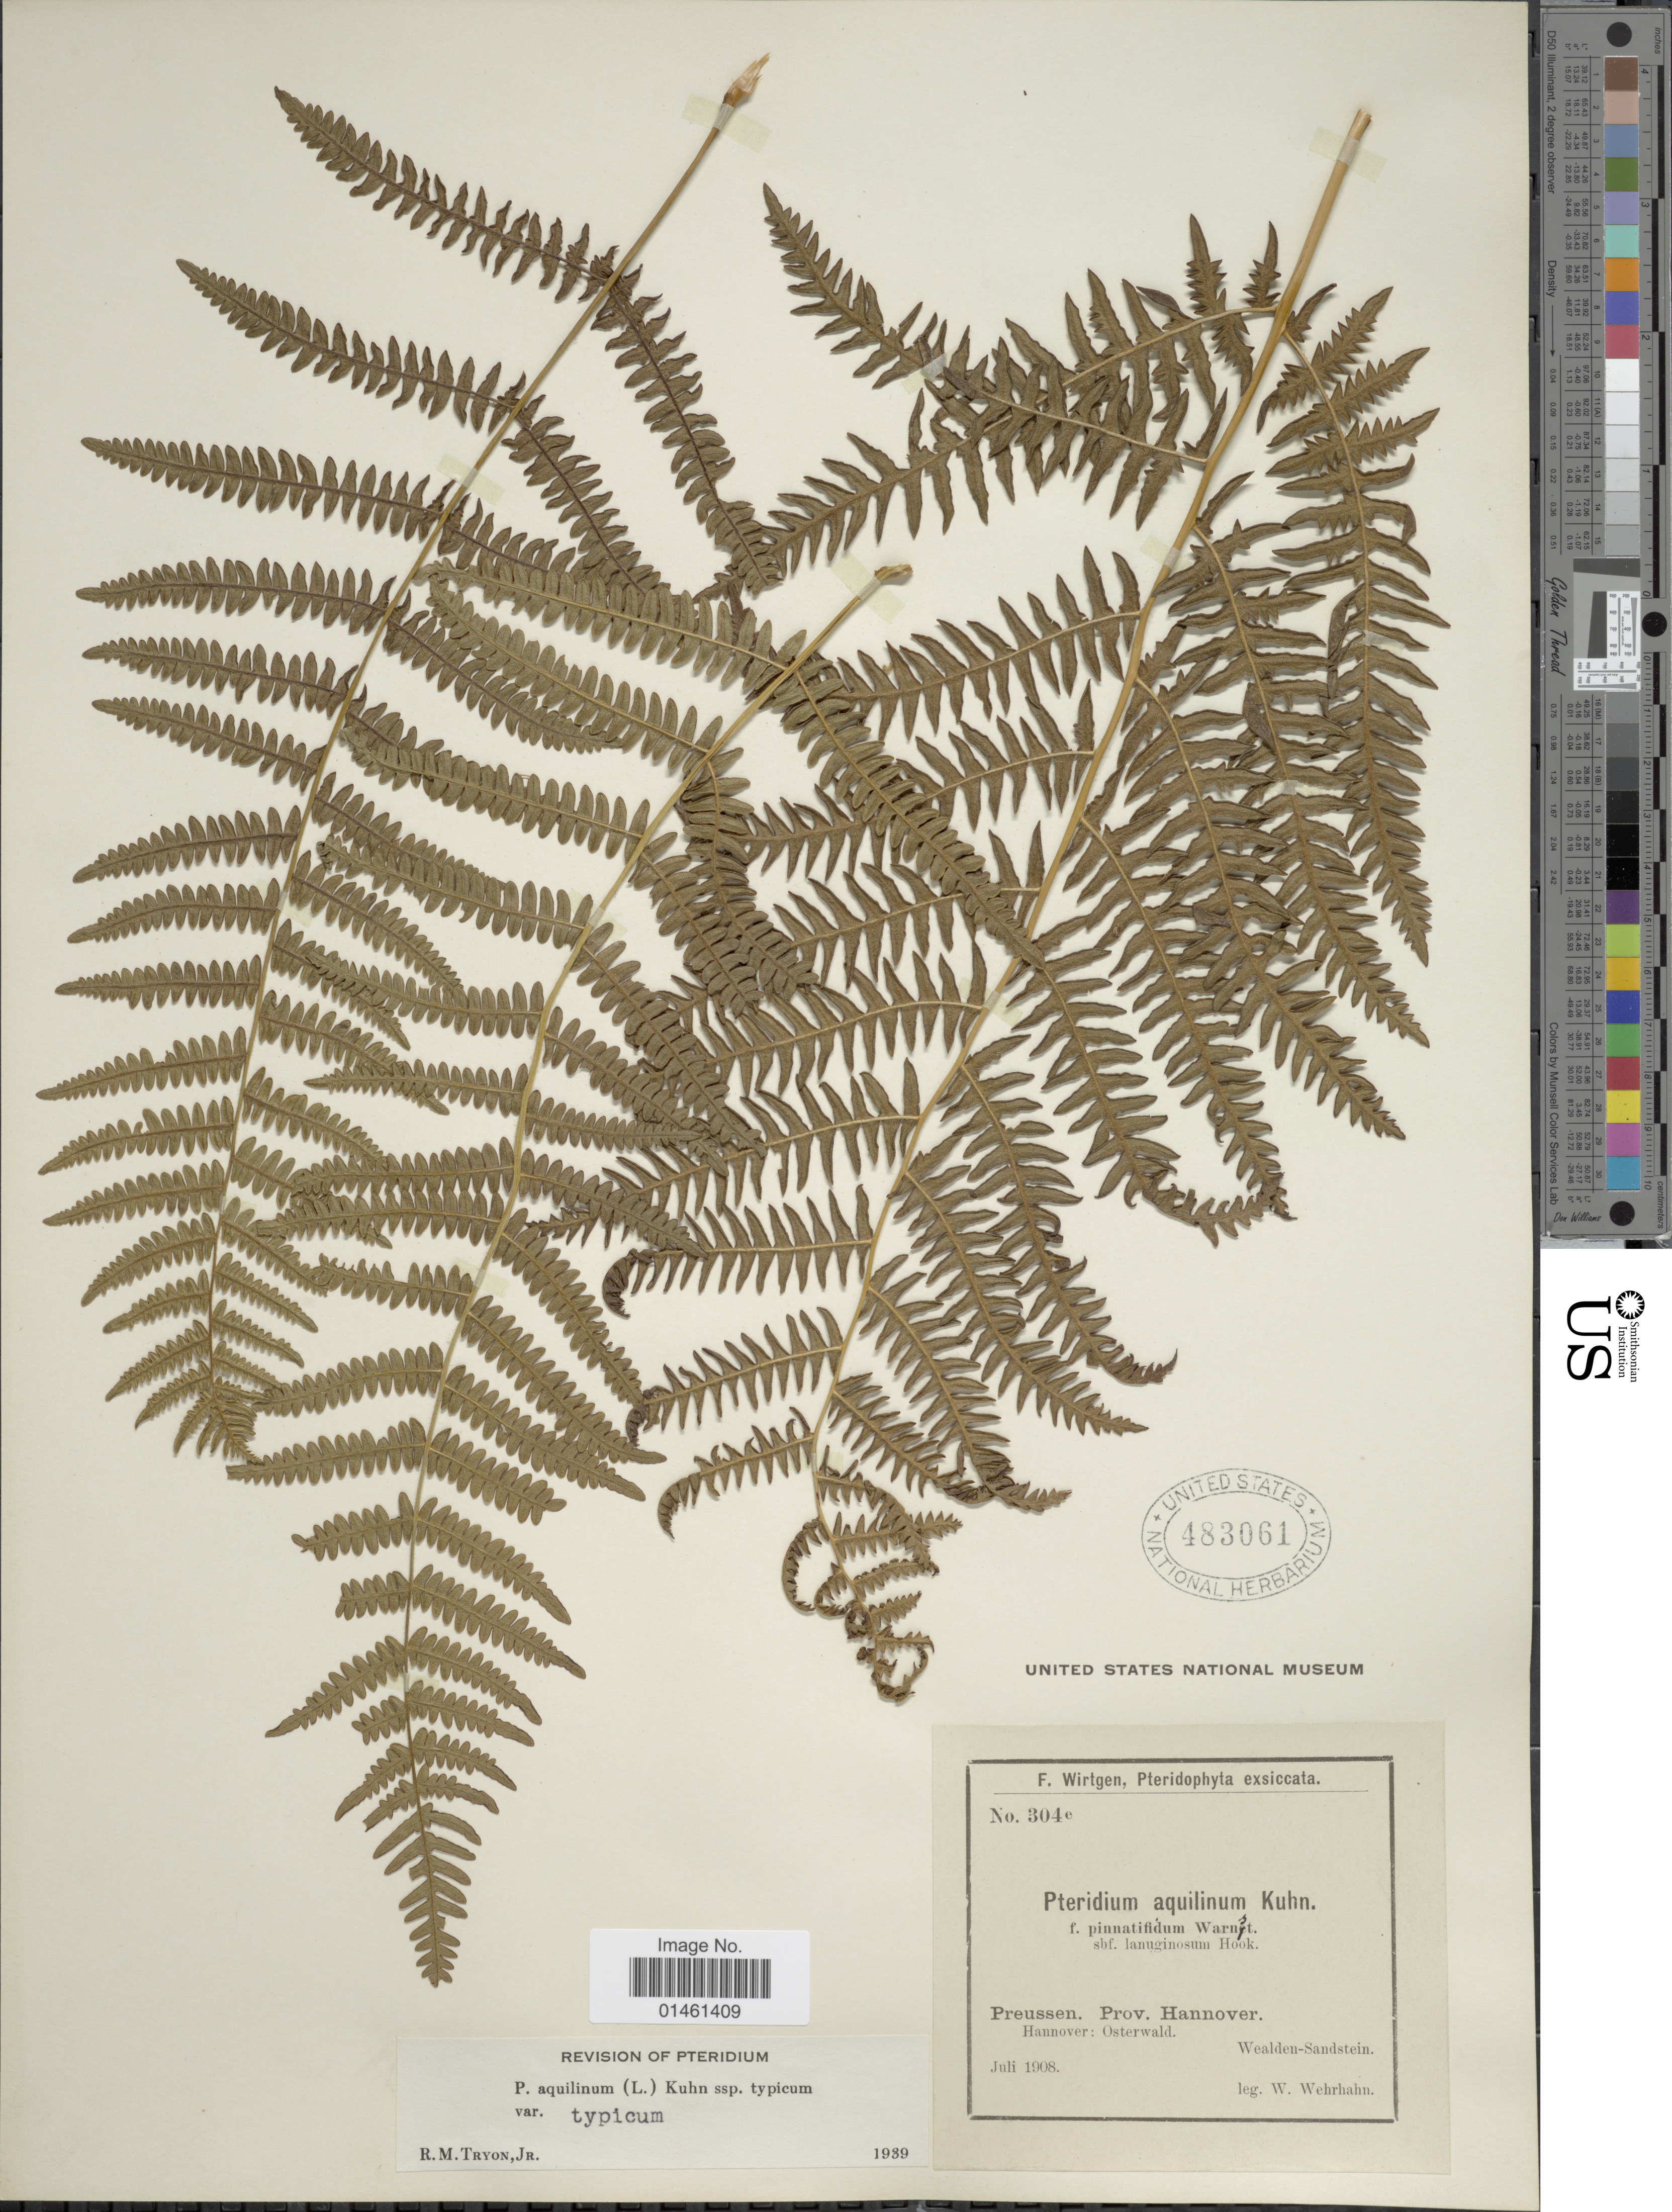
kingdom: Plantae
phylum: Tracheophyta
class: Polypodiopsida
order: Polypodiales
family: Dennstaedtiaceae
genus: Pteridium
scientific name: Pteridium aquilinum var. typicum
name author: R.M. Tryon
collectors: W. Wehrhahn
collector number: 304e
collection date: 1908-07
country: Germany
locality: Preussen prov. Hannover, Hannover: Osterwald, Wealden-Sandstein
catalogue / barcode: US 483061